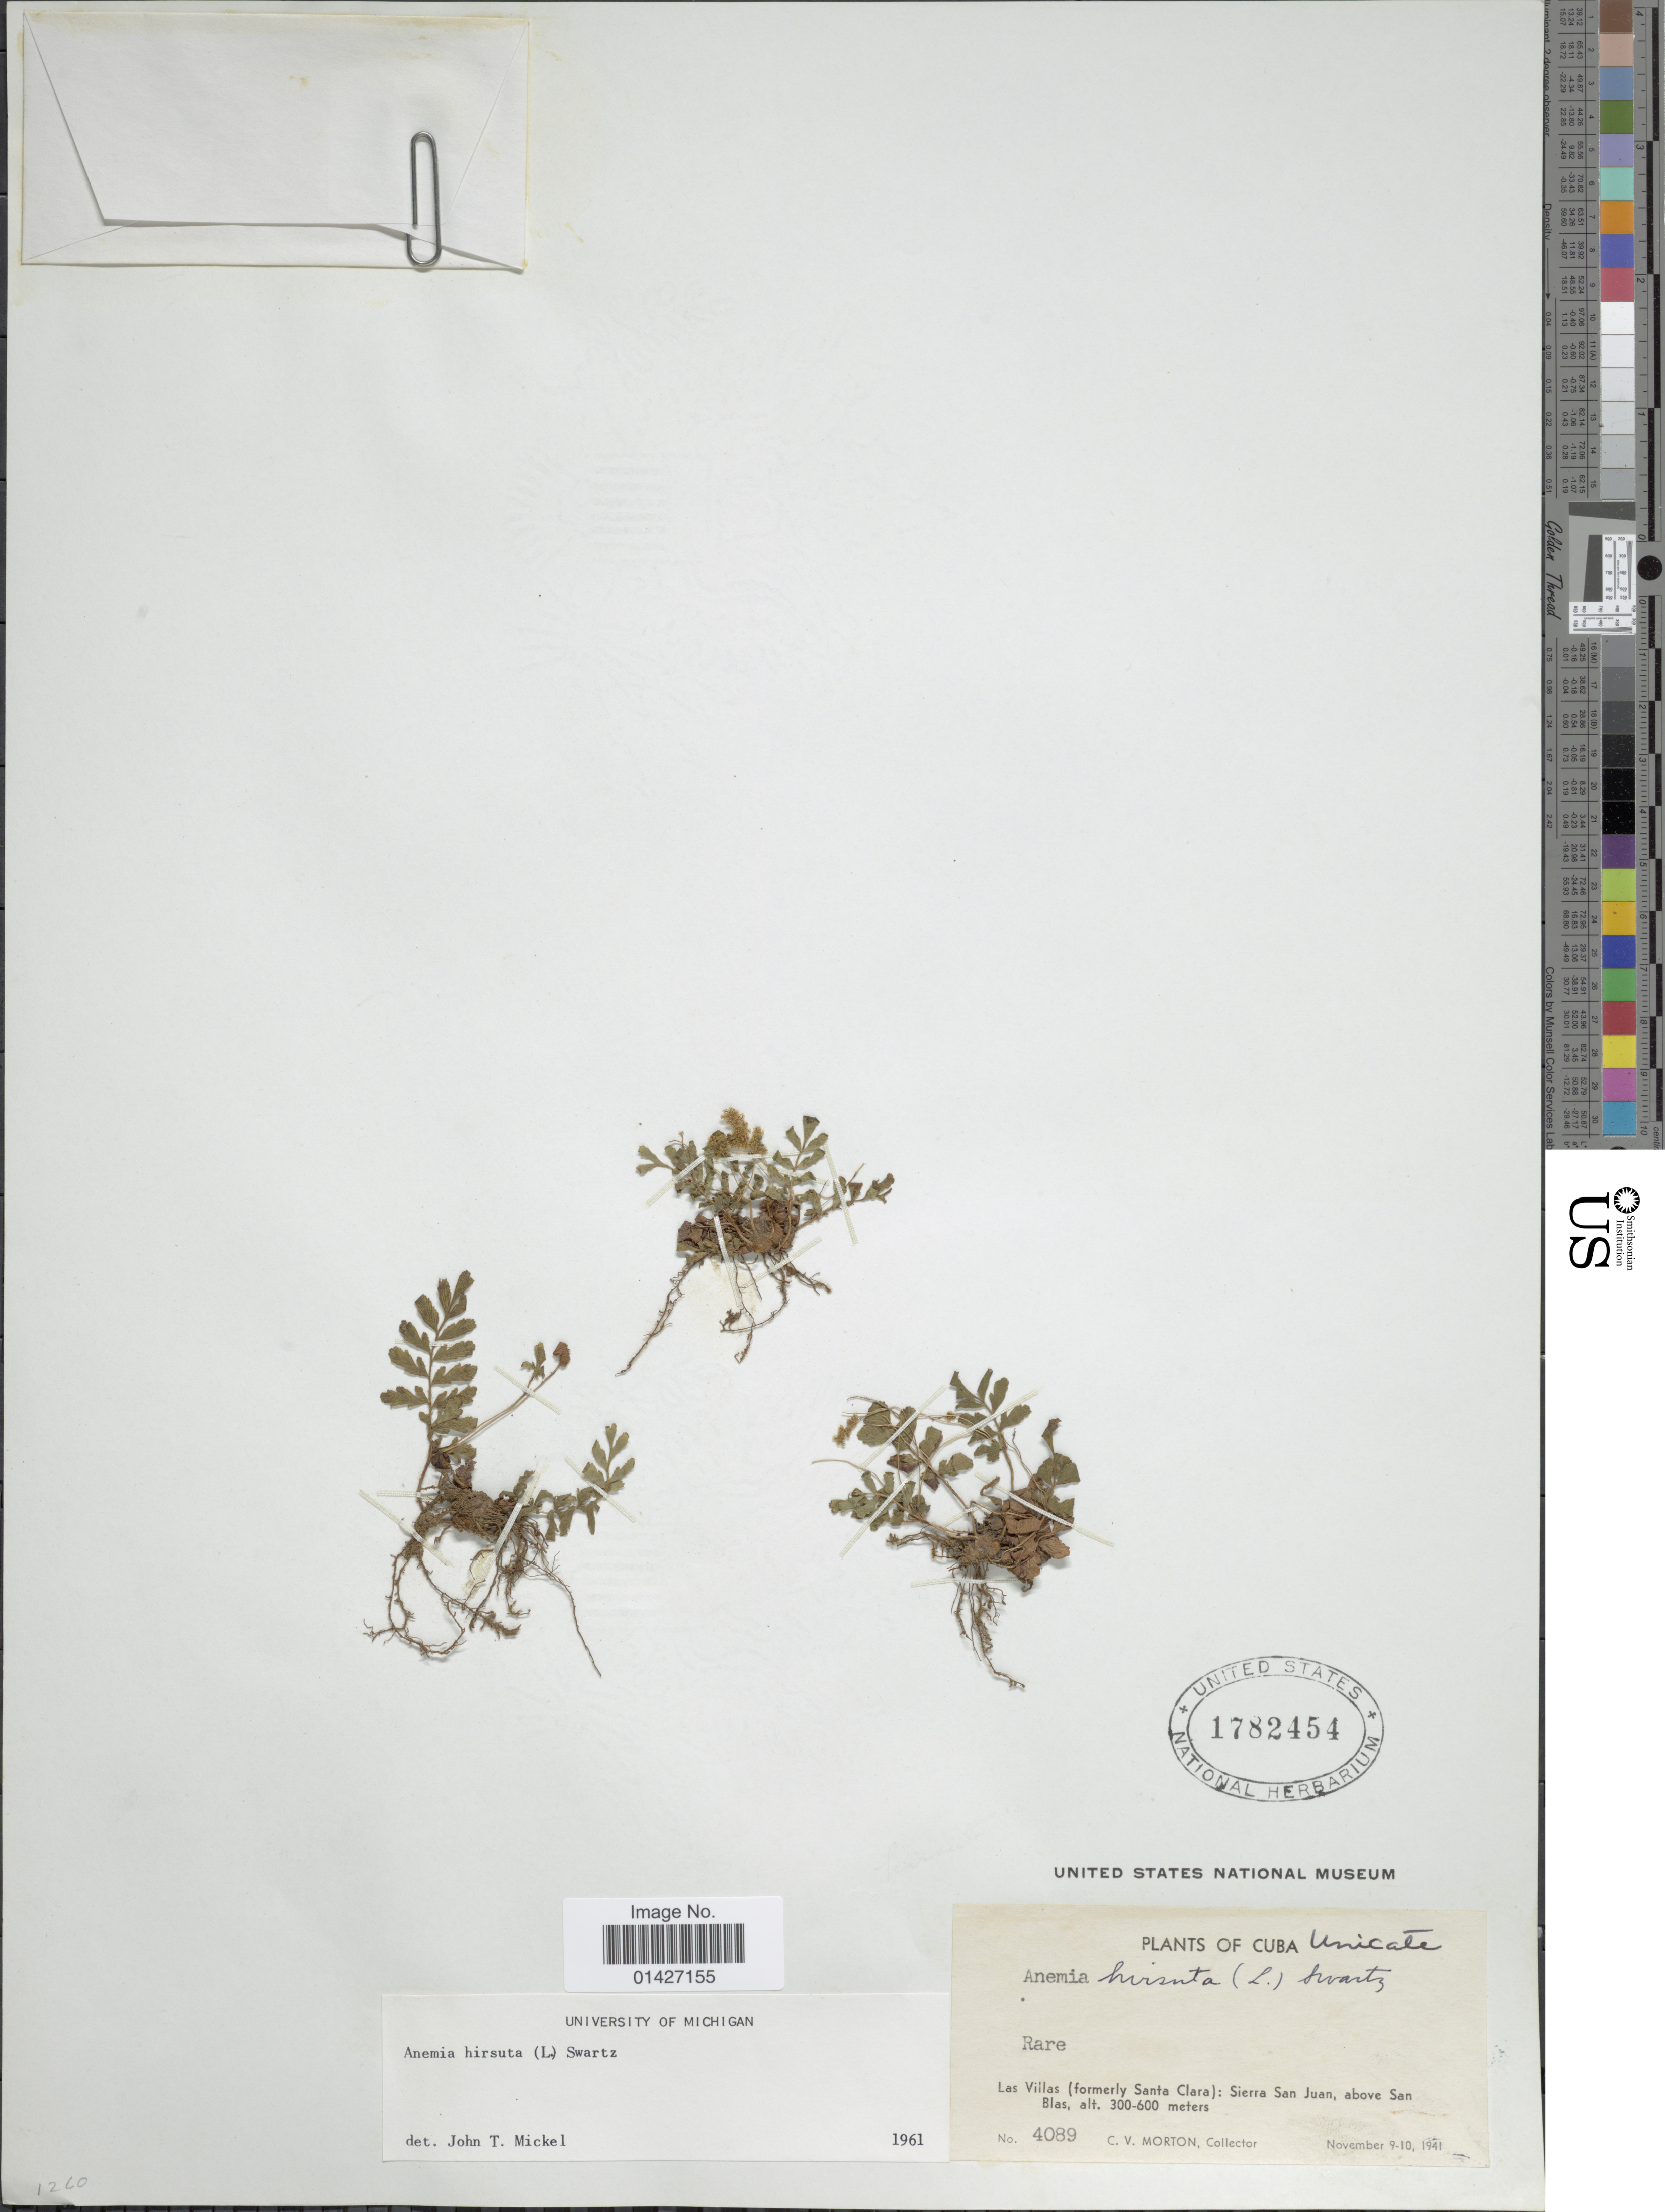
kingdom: Plantae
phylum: Tracheophyta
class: Polypodiopsida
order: Schizaeales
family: Anemiaceae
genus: Anemia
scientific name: Anemia hirsuta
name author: (L.) Sw.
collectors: C. V. Morton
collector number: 4089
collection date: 1941-11-09/1941-11-10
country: Cuba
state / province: Las Villas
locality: Rare. Las Villas (formerly Santa Clara); Sierra San Juan, above San Blas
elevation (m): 300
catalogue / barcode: US 1782454